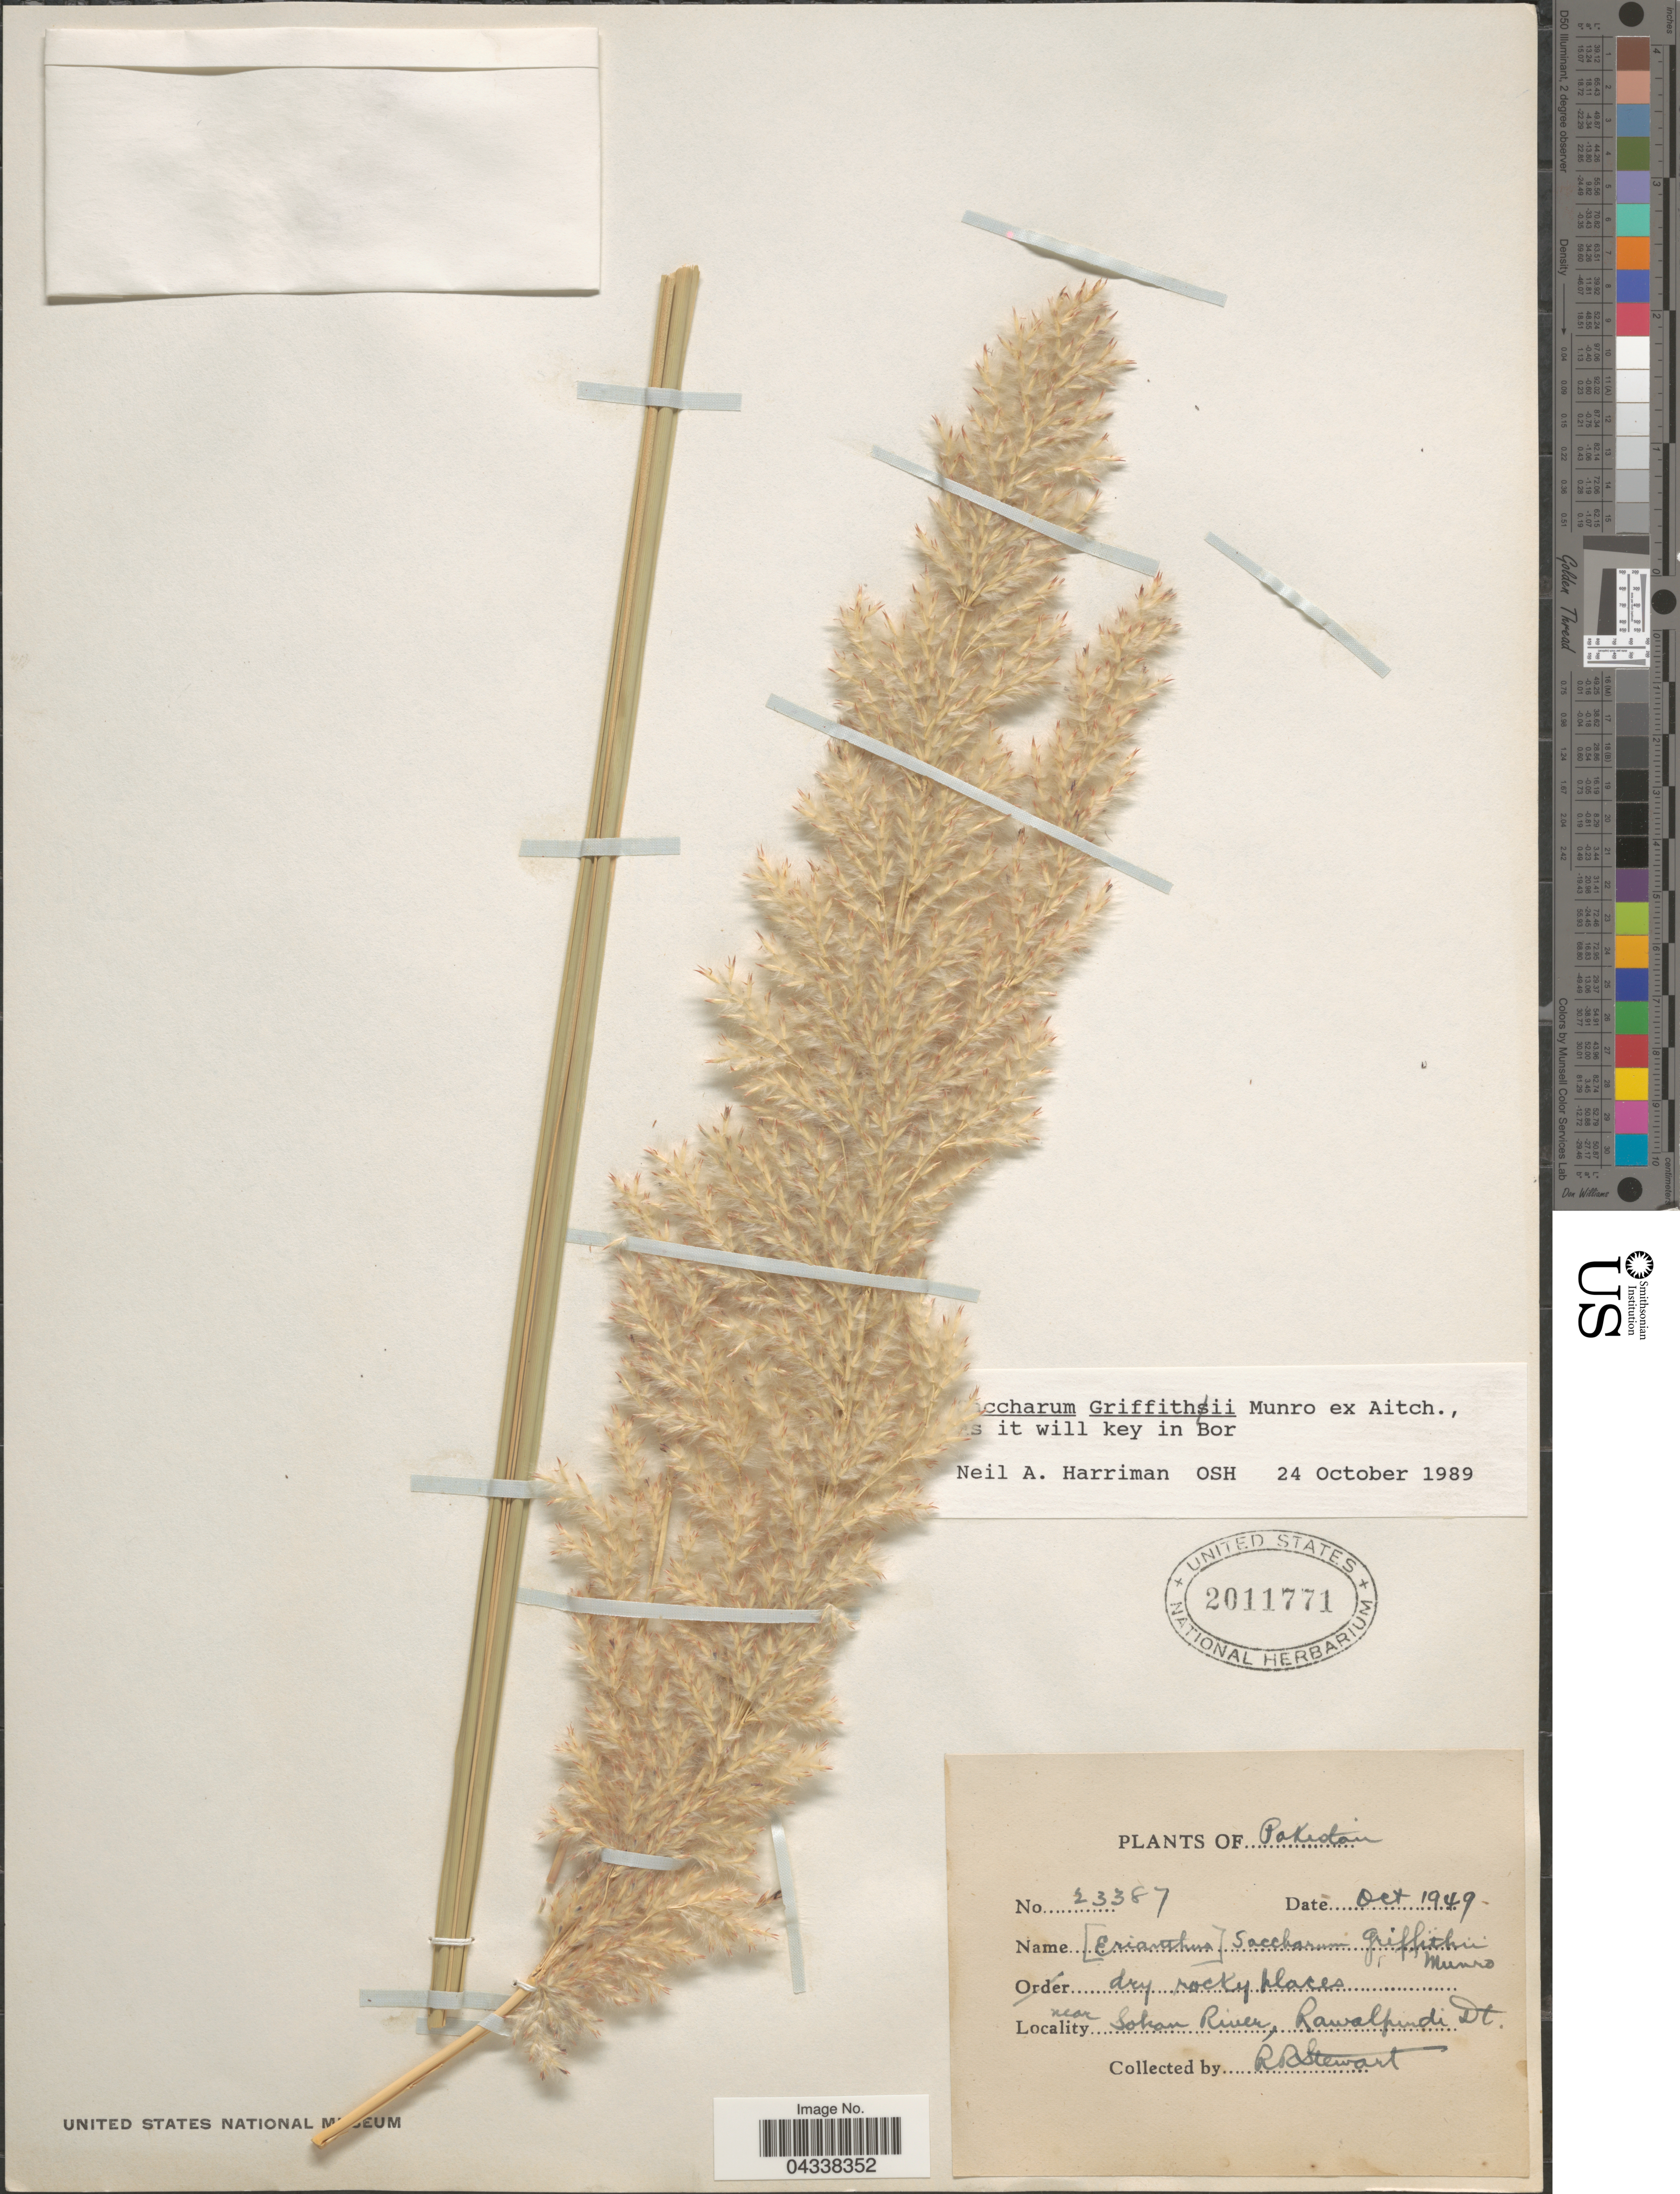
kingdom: Plantae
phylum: Tracheophyta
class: Liliopsida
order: Poales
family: Poaceae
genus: Saccharum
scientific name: Saccharum griffithii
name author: Munro ex Aitch.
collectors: R. Stewart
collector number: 23387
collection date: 1949-10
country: Pakistan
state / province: Punjab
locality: Near Sohan River, Rawalpindi Dt.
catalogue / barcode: US 2011771